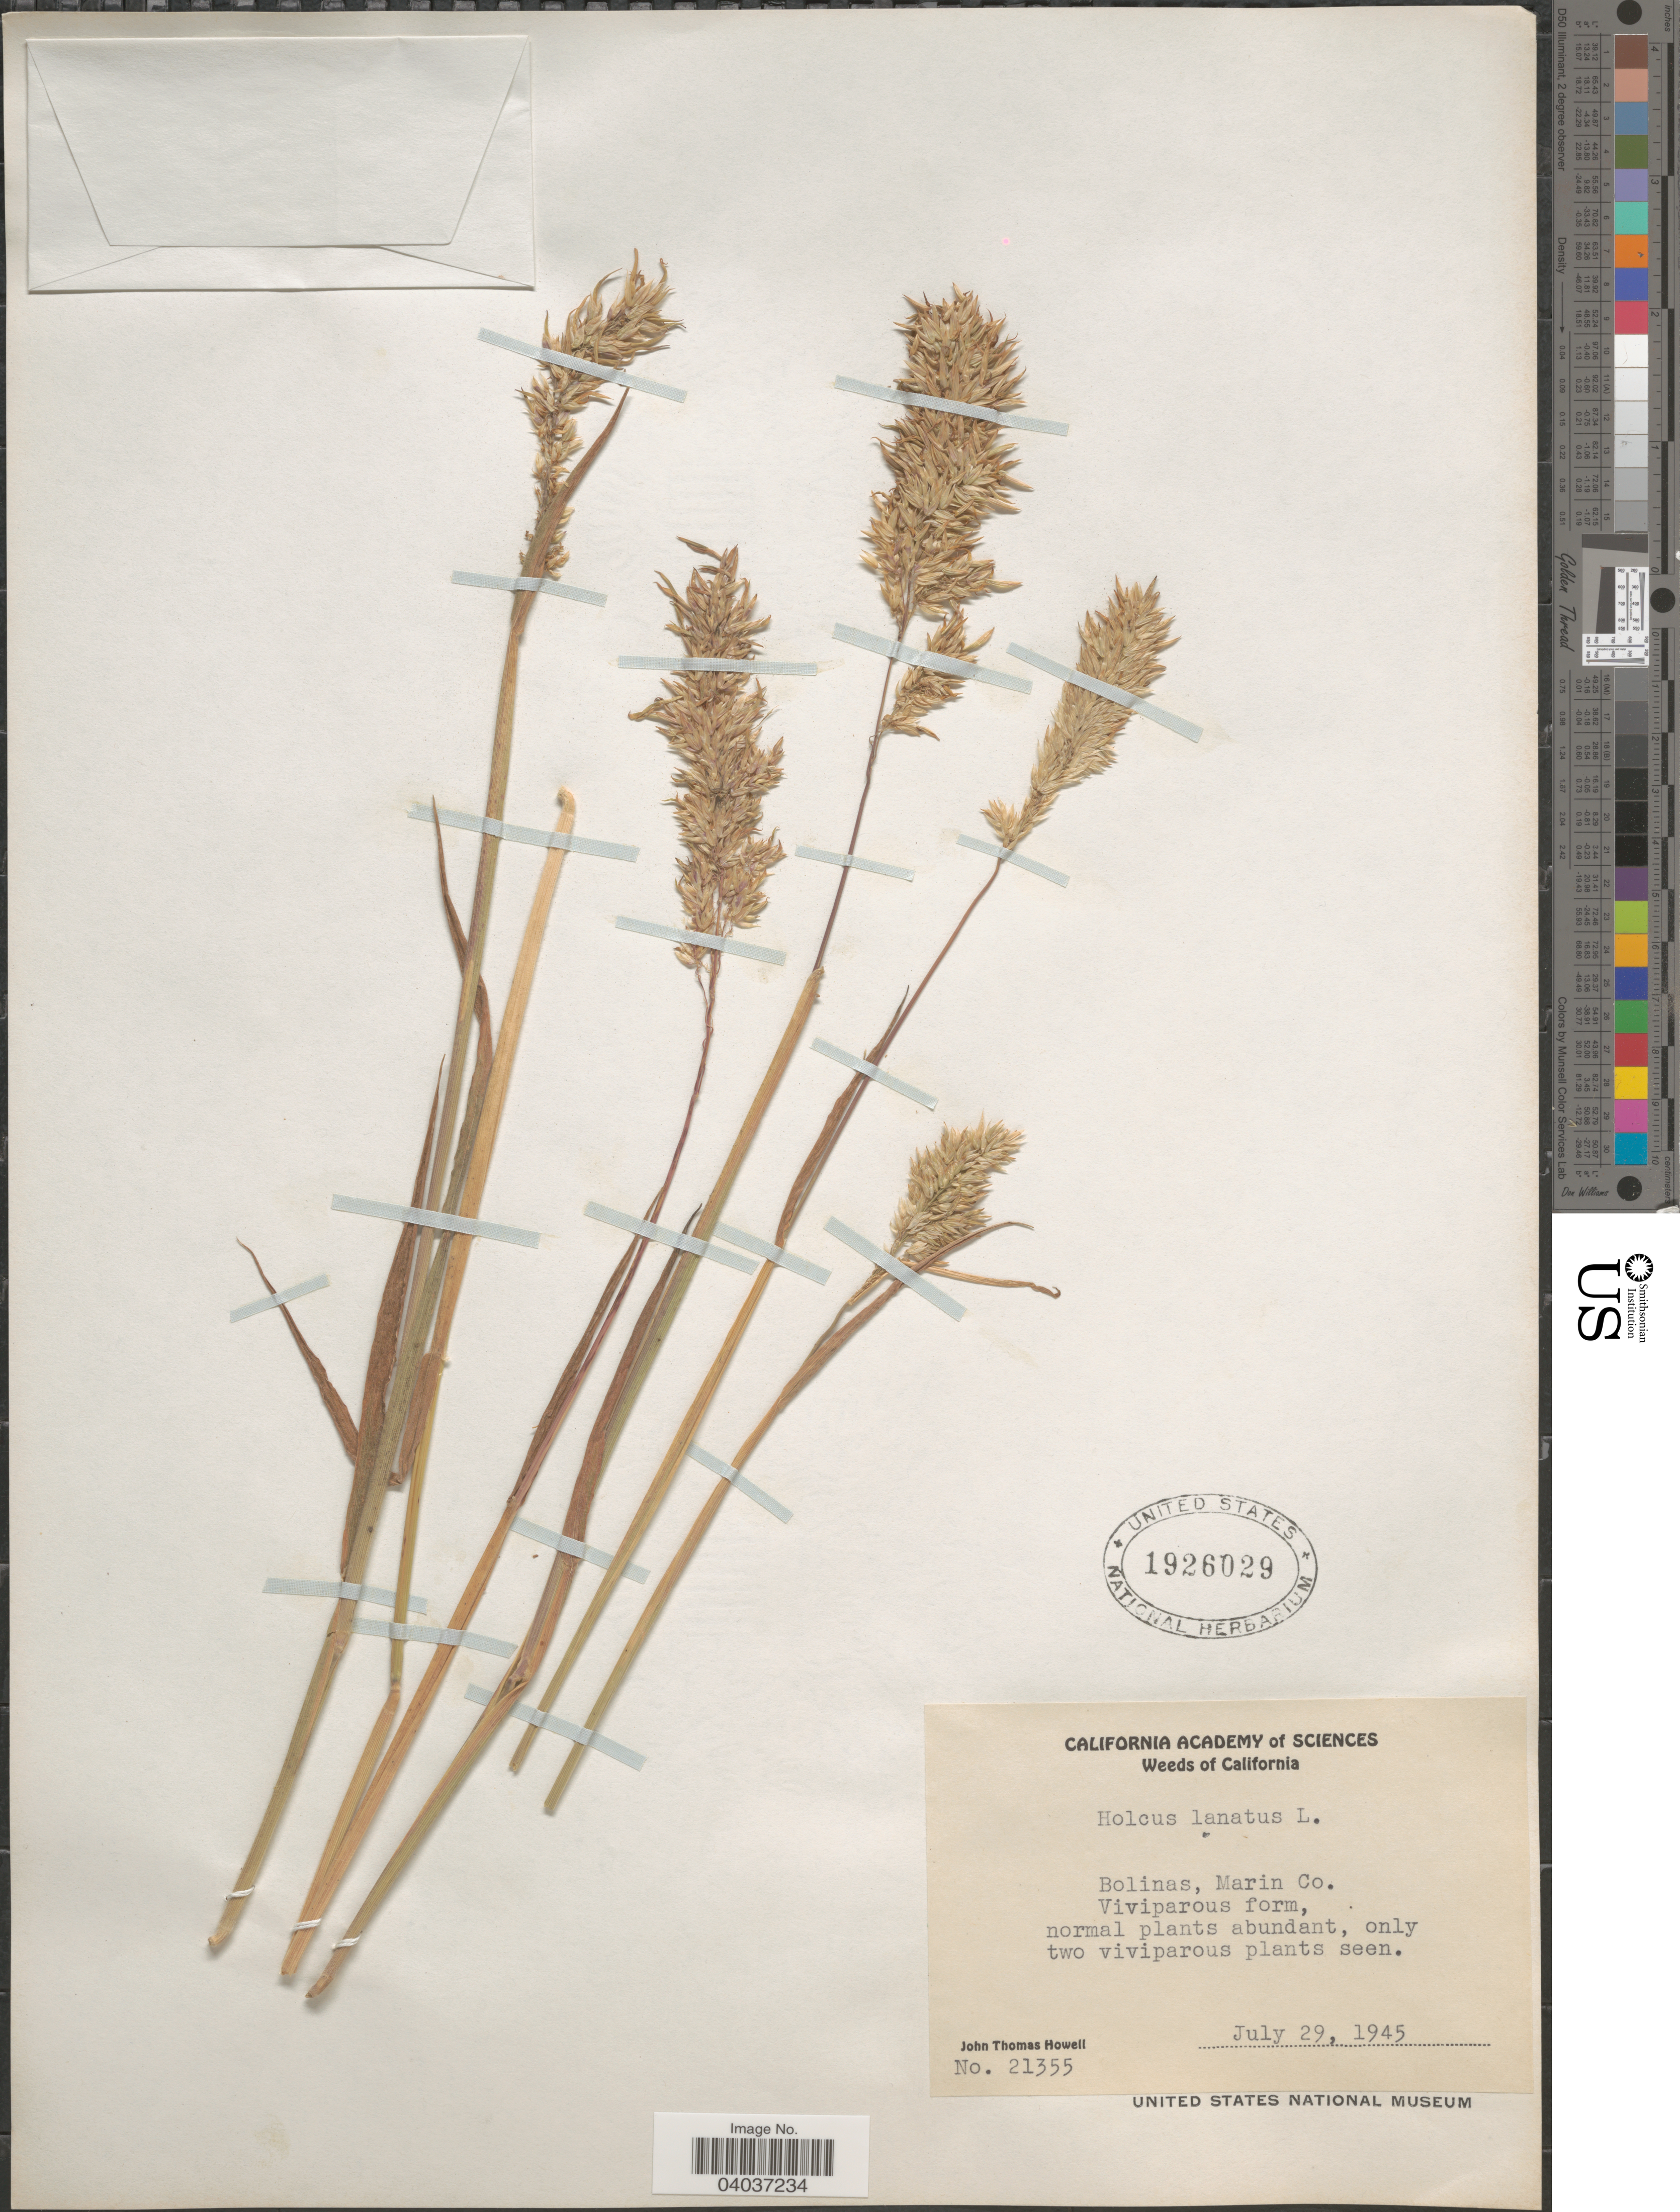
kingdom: Plantae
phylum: Tracheophyta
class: Liliopsida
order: Poales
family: Poaceae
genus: Holcus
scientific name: Holcus lanatus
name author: L.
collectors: J. T. Howell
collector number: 21355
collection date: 1945-07-29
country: United States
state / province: California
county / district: Marin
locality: Bolinas, Marin Co.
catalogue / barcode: US 1926029